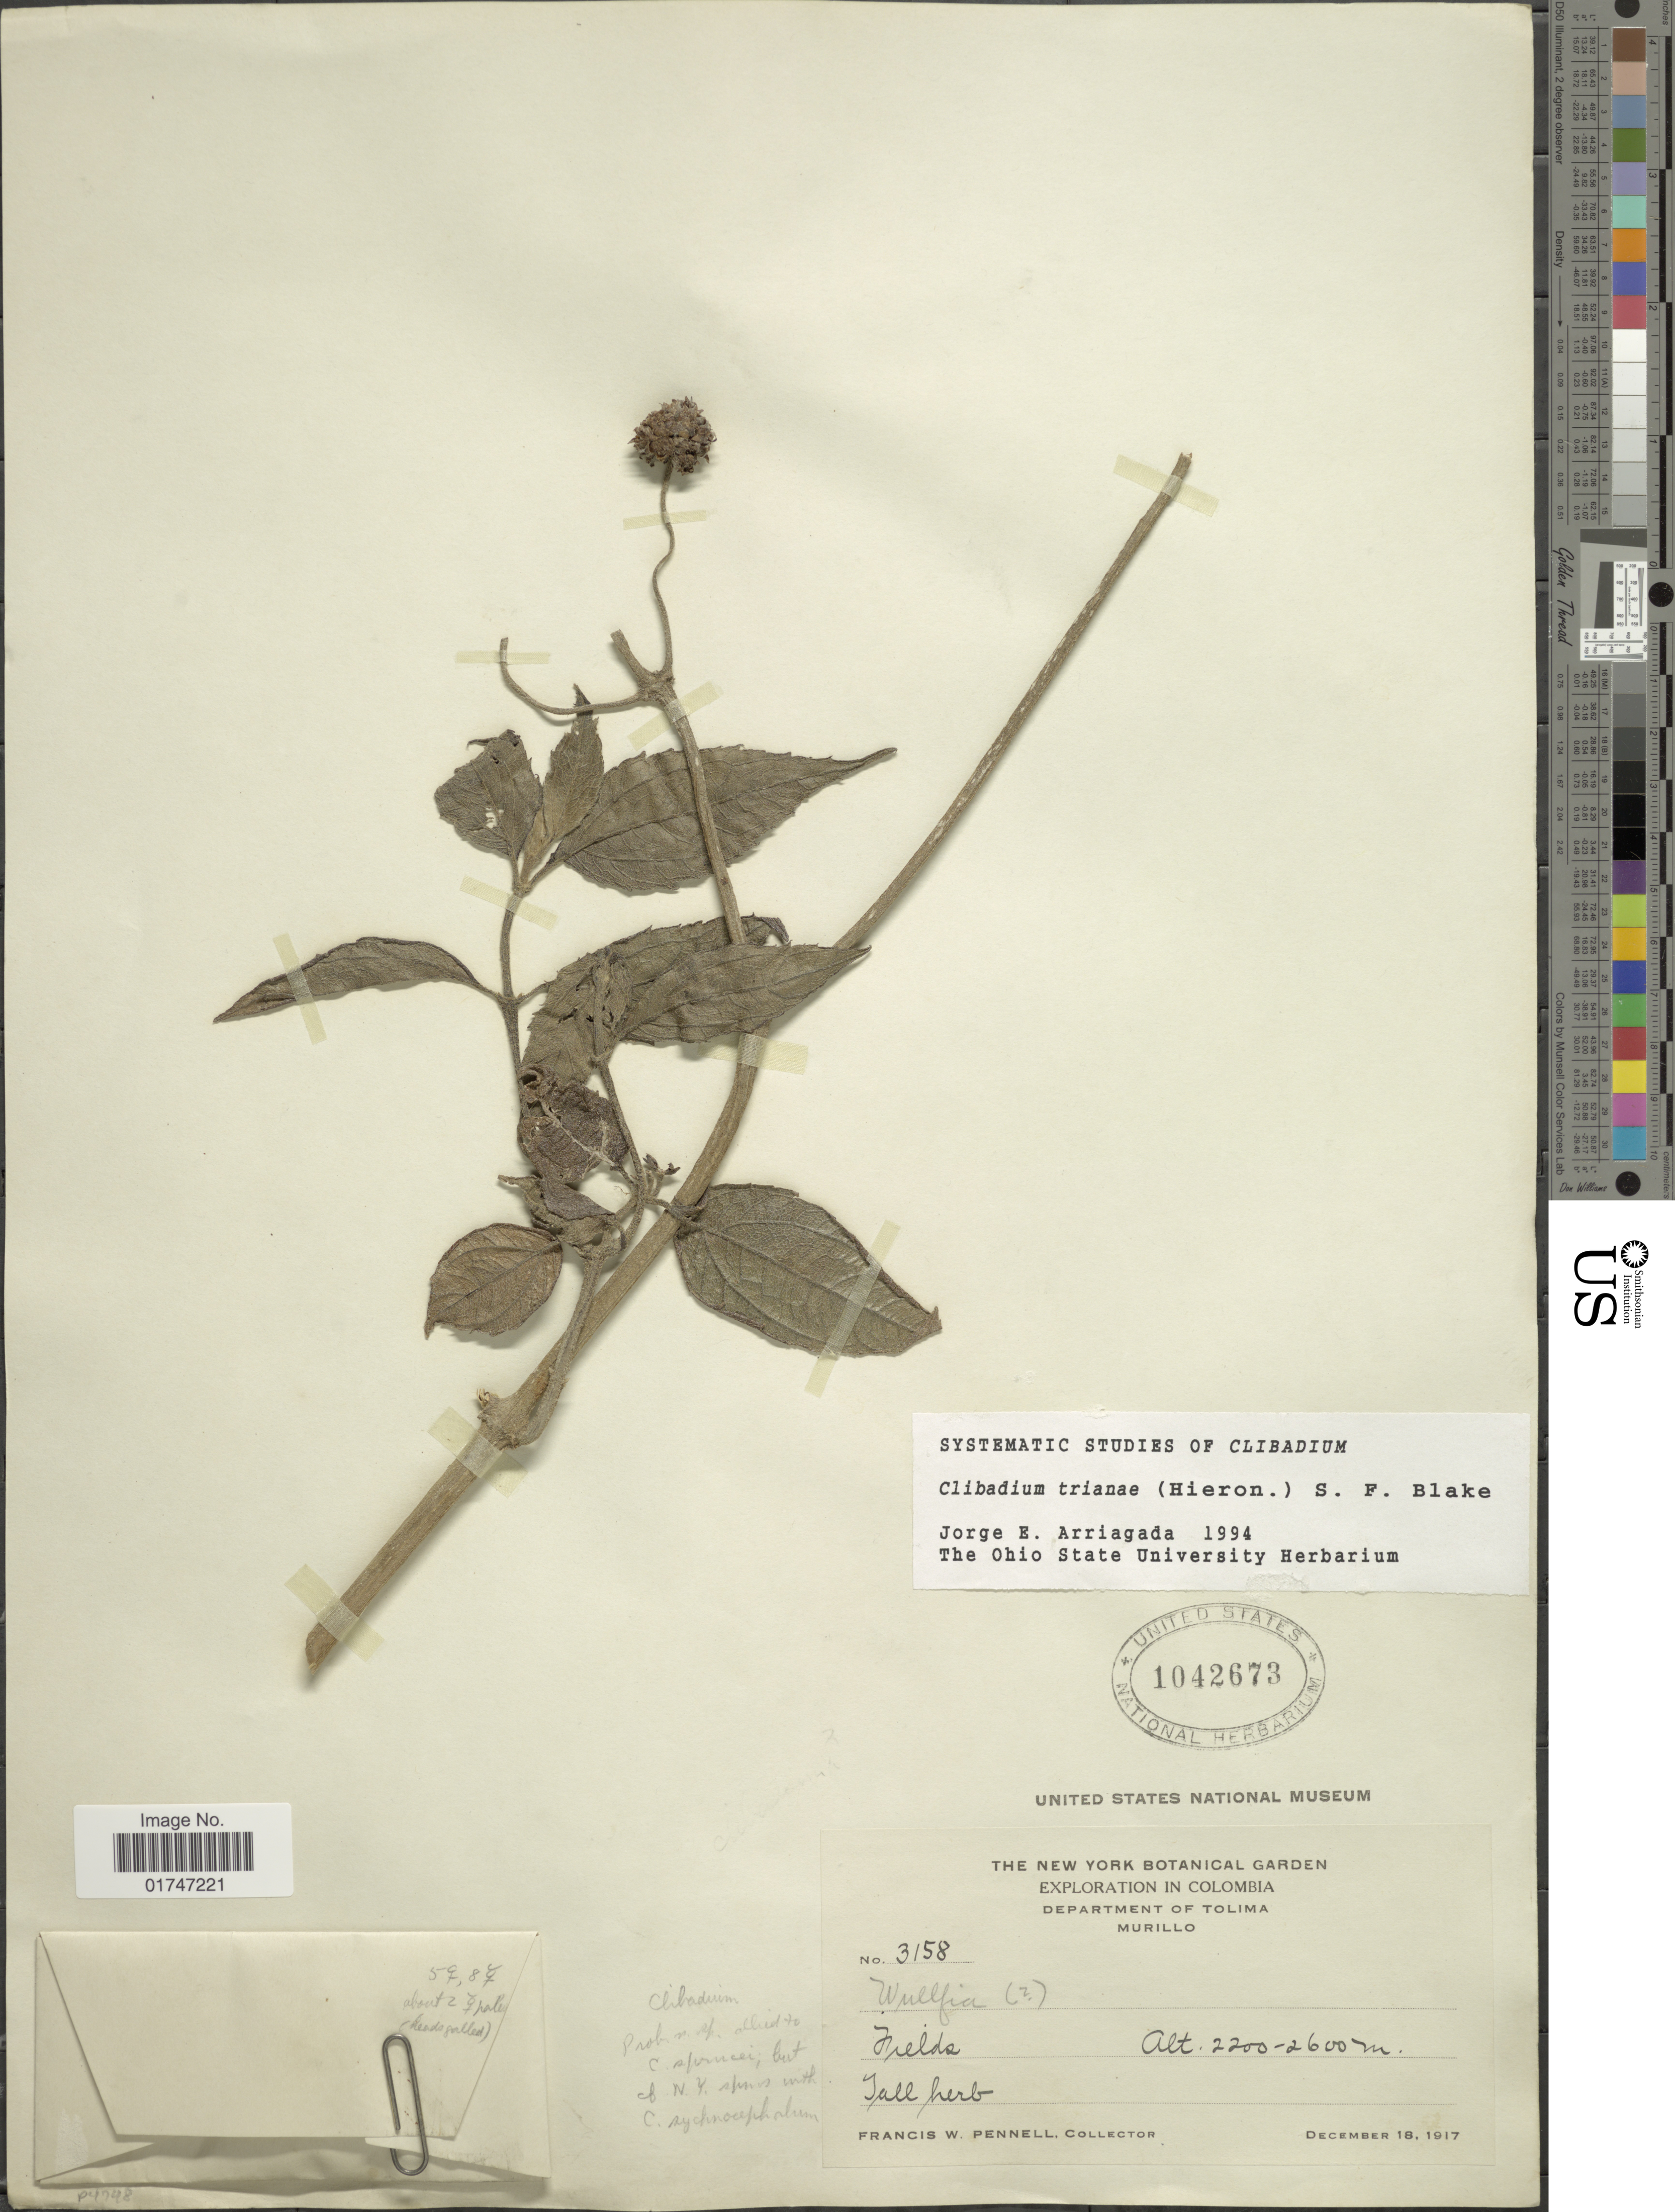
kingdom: Plantae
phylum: Tracheophyta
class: Magnoliopsida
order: Asterales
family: Asteraceae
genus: Clibadium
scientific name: Clibadium trianae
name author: (Hieron.) S.F. Blake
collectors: F. W. Pennell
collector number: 3158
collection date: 1917-12-18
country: Colombia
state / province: Tolima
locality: Department of Tolima. Murillo. Fields.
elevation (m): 2200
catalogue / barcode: US 1042673